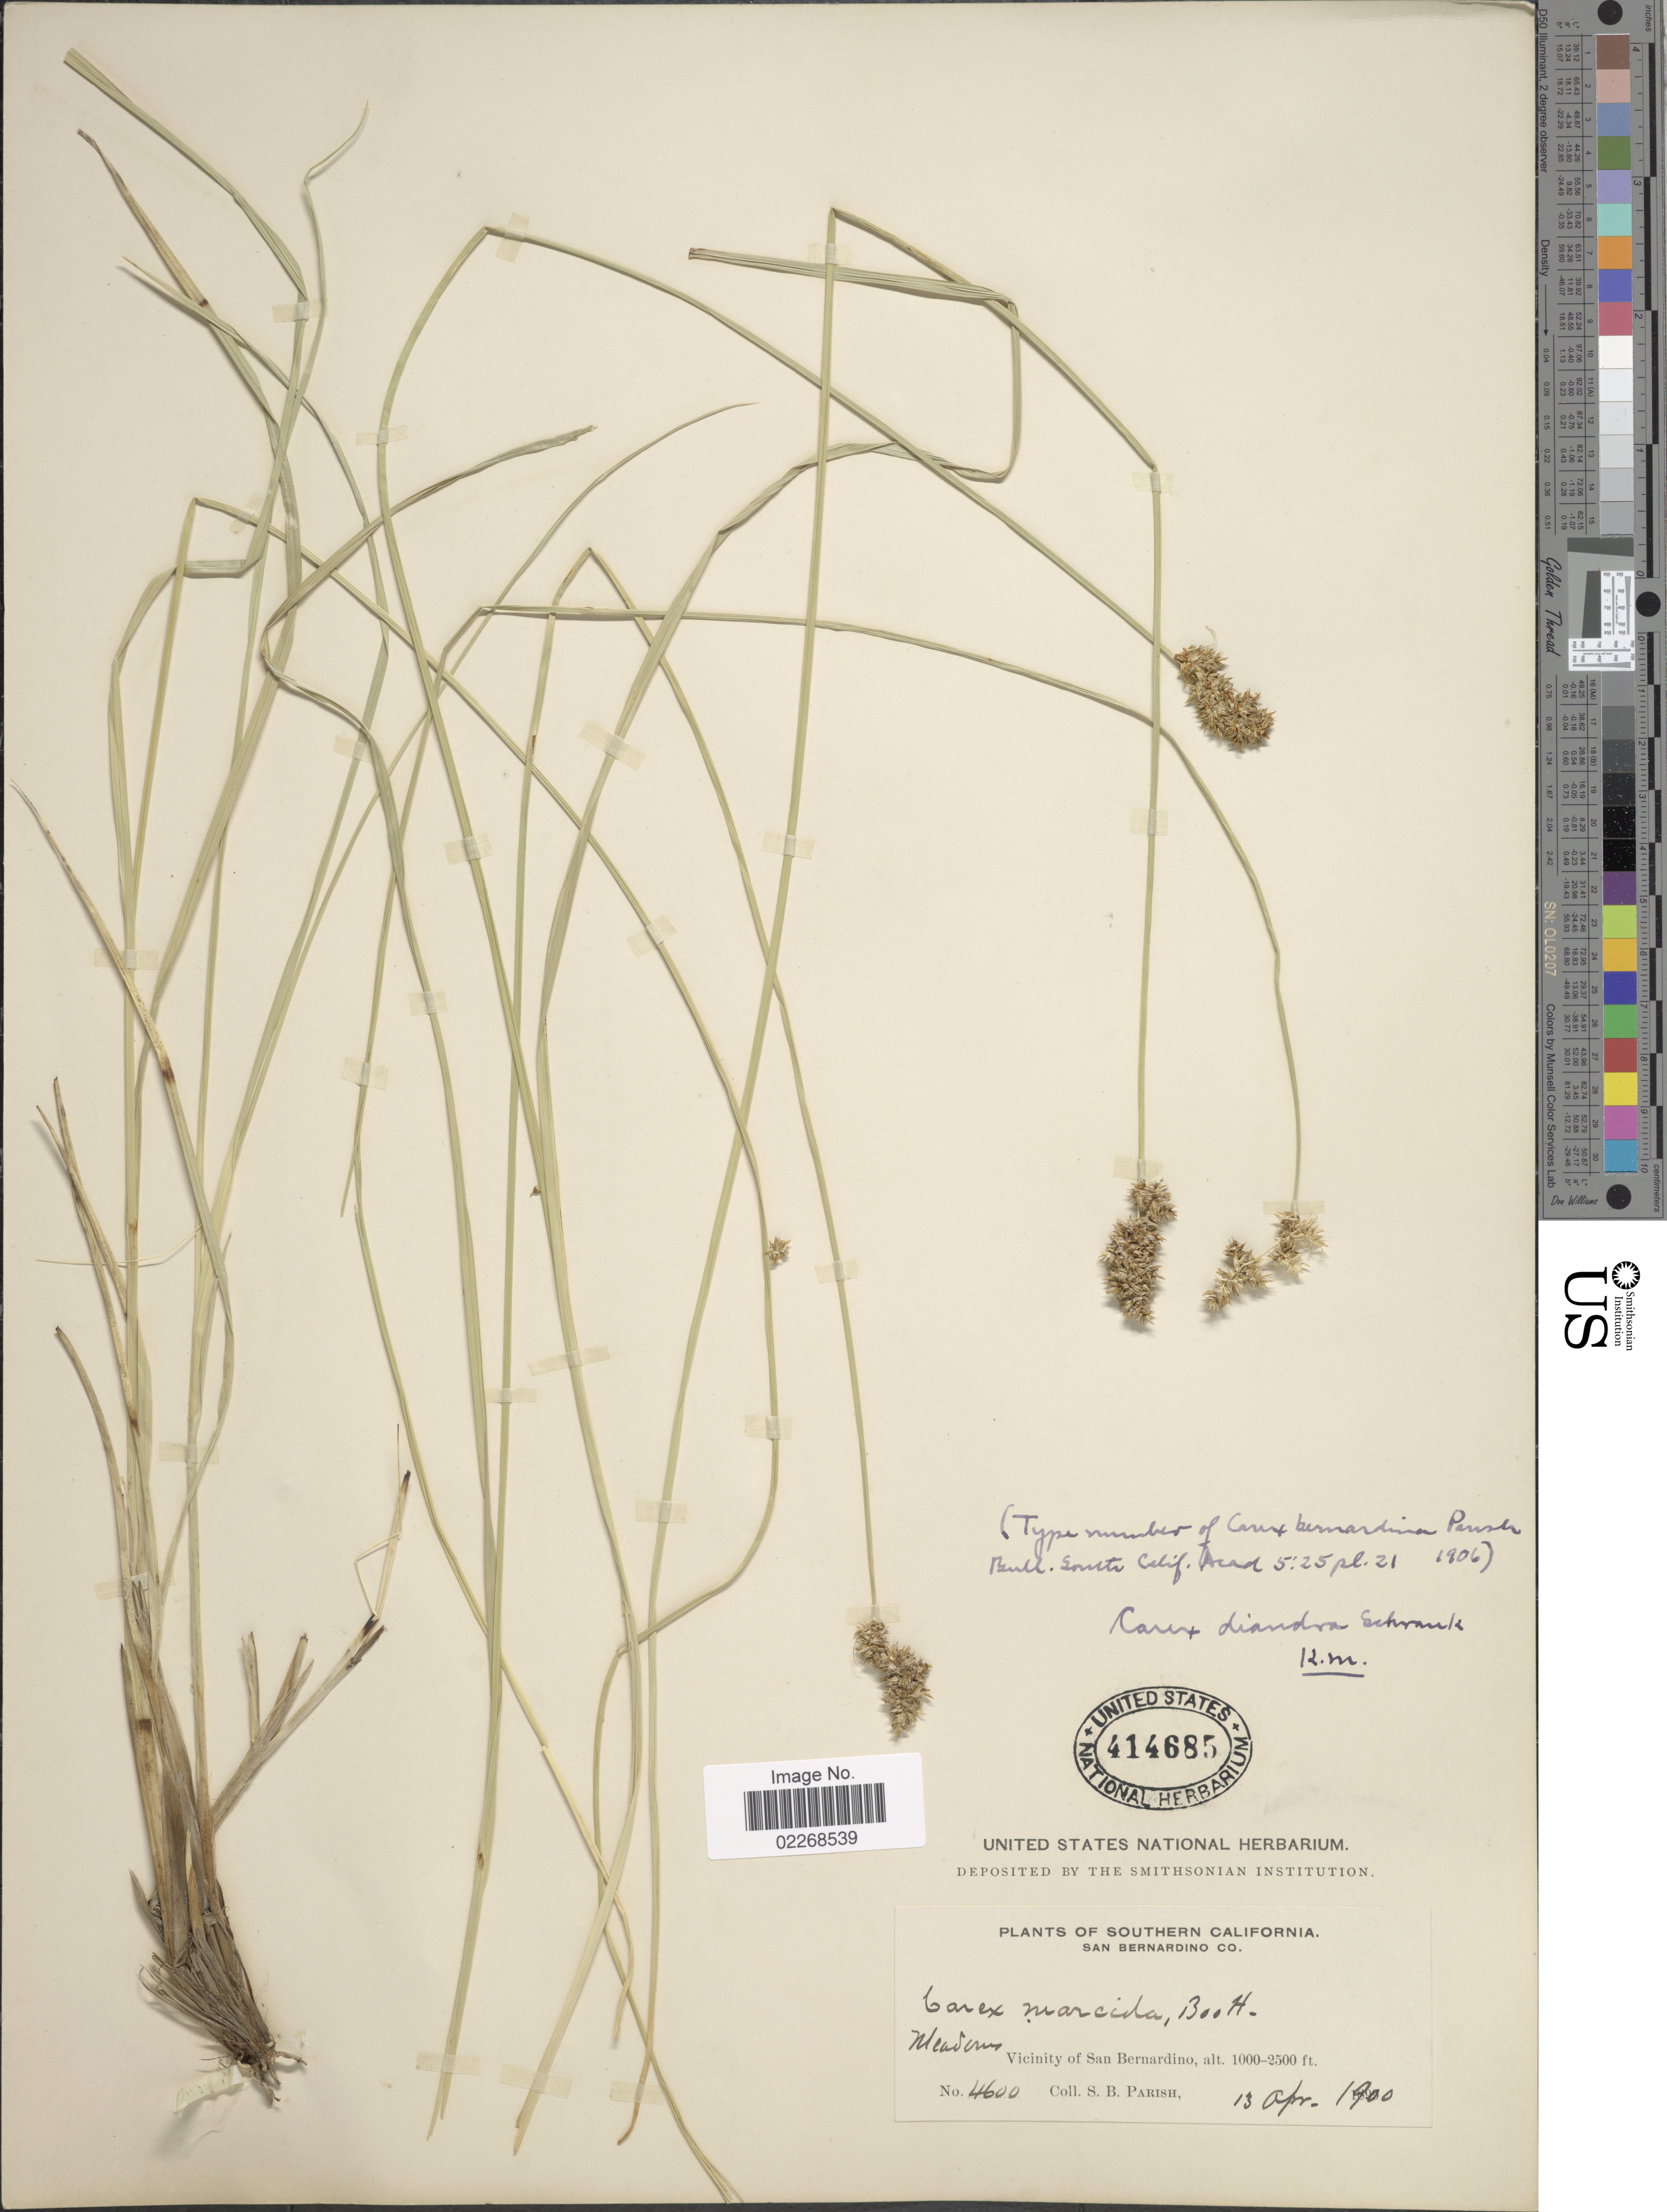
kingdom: Plantae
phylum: Tracheophyta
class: Liliopsida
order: Poales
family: Cyperaceae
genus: Carex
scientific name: Carex diandra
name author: Schrank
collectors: S. B. Parish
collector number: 4600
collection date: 1900-04-13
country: United States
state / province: California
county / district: San Bernardino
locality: Southern California, San Bernardino Co., meadows, vicinity of San Bernardino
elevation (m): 305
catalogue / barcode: US 414685